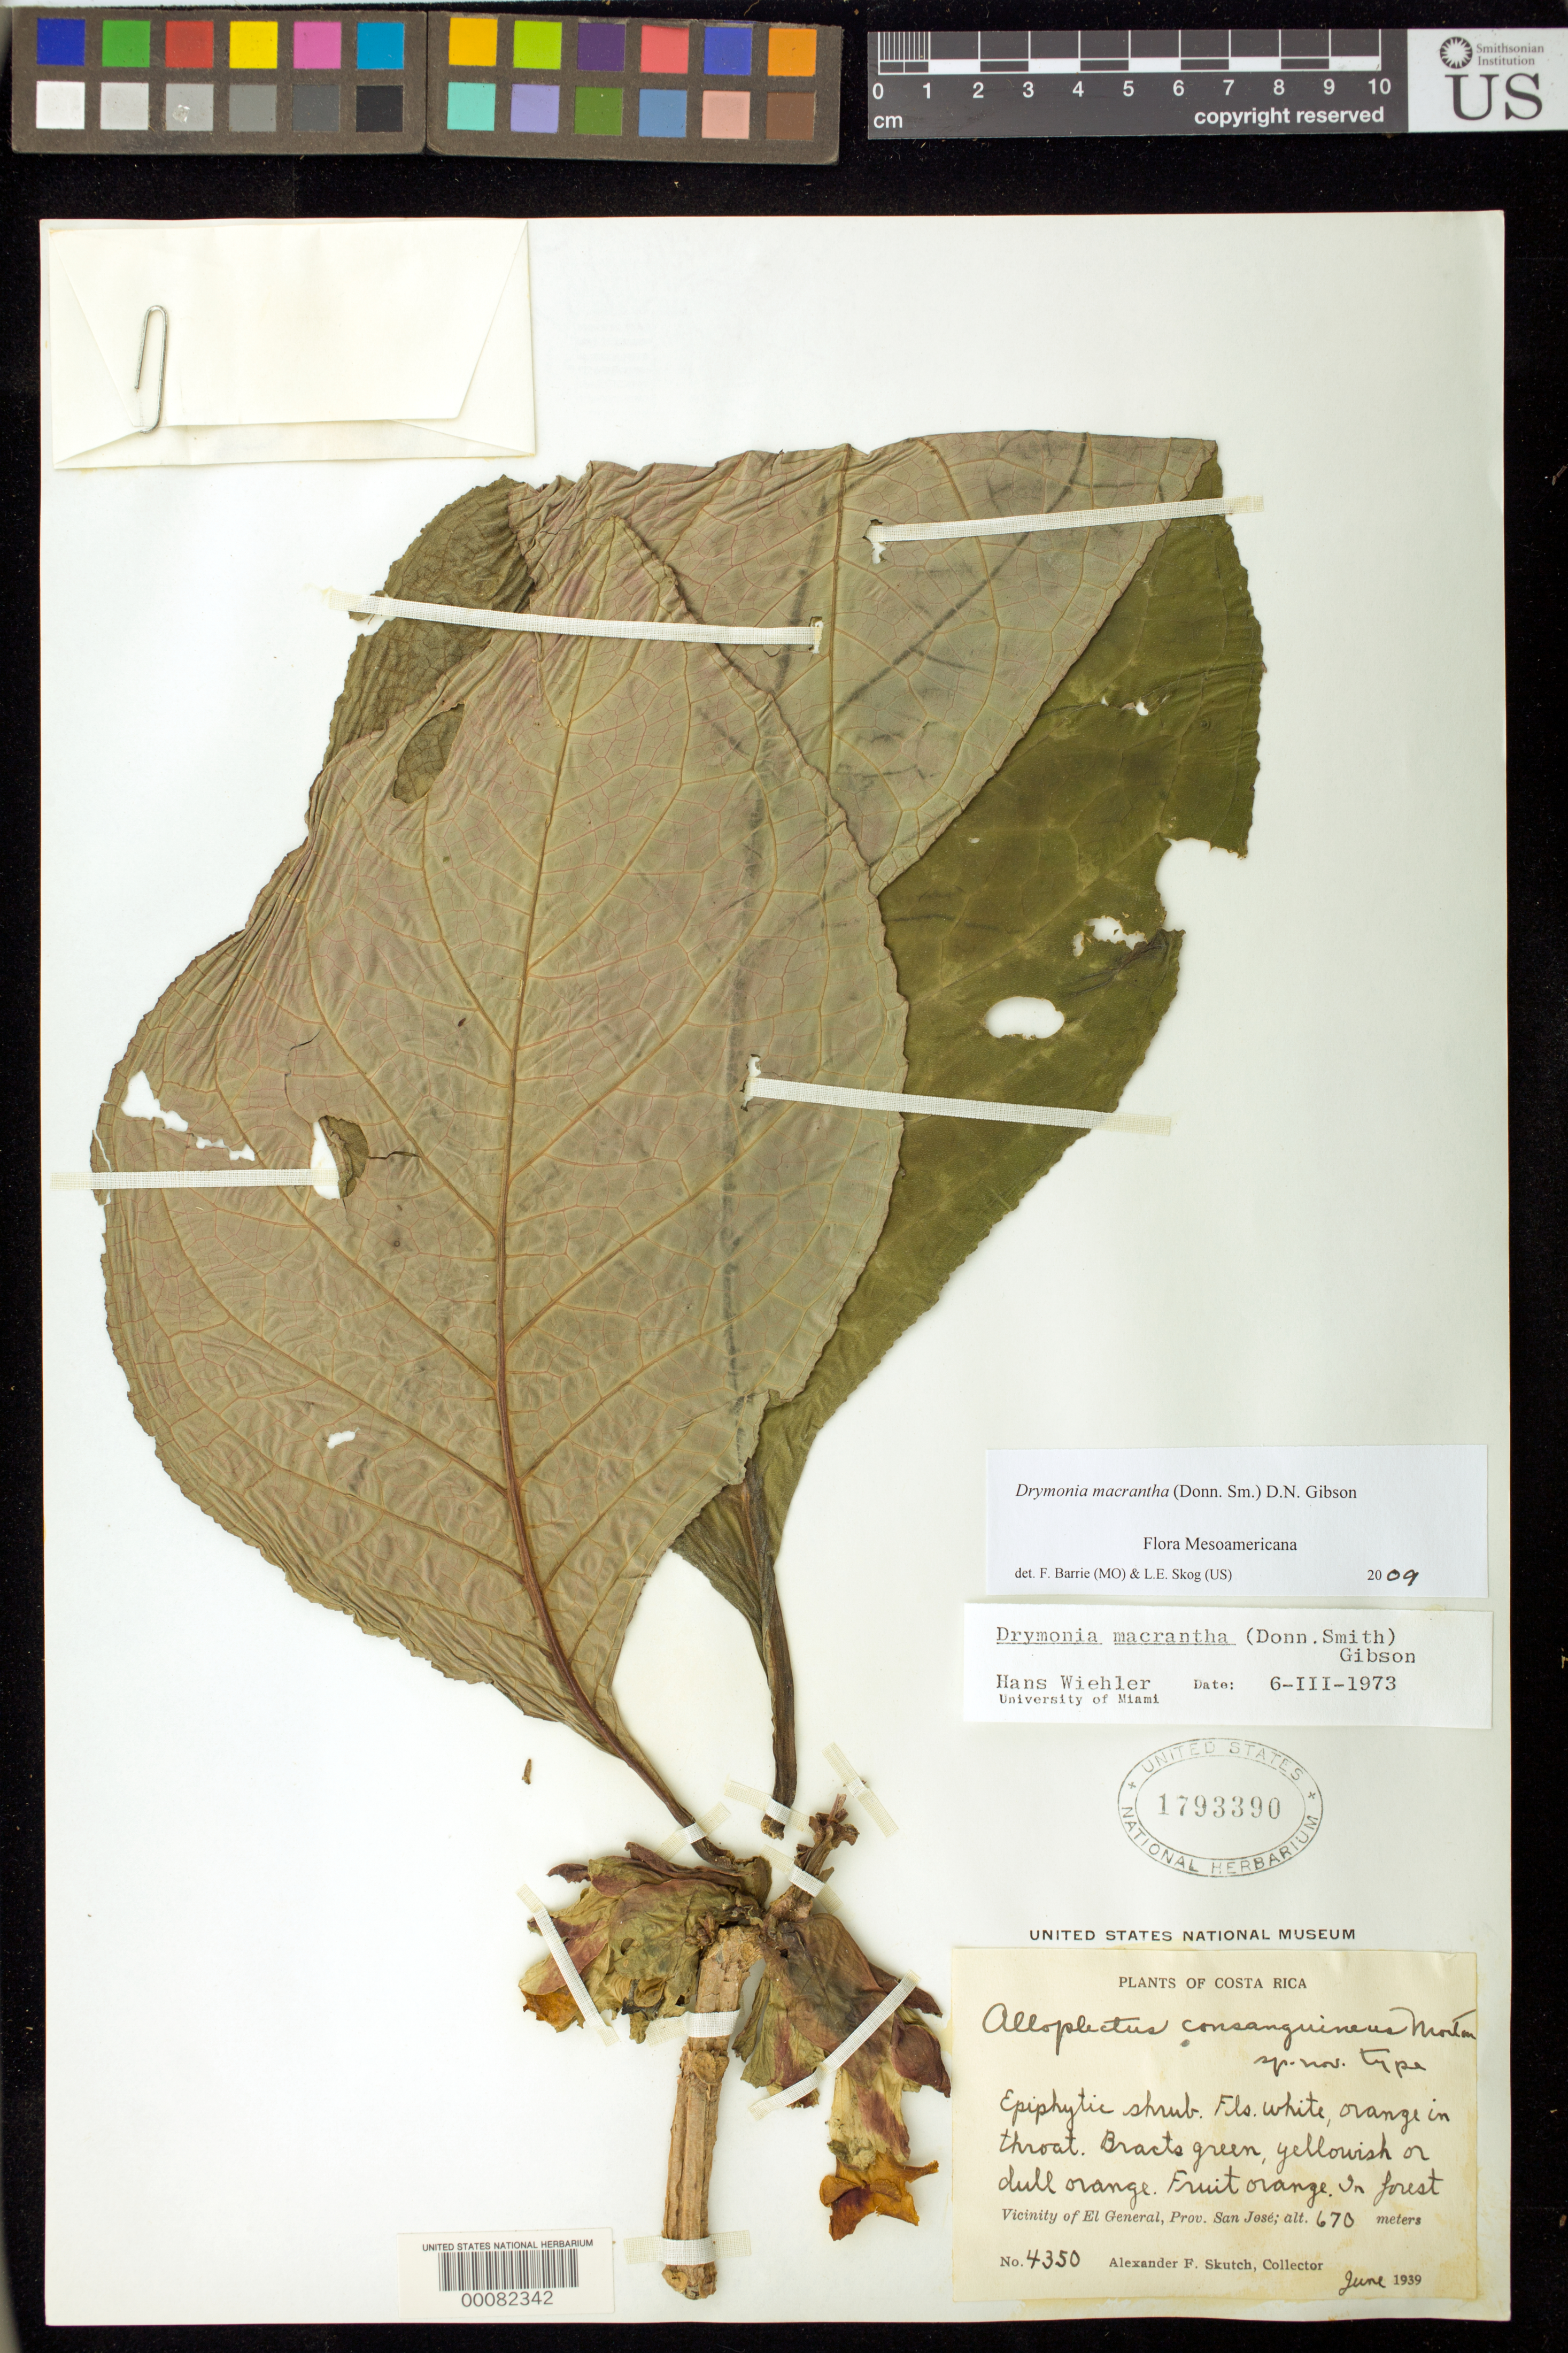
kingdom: Plantae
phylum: Tracheophyta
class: Magnoliopsida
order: Lamiales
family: Gesneriaceae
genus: Drymonia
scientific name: Drymonia macrantha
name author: (Donn. Sm.) D.N. Gibson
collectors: A. F. Skutch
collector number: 4350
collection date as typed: Jun 1939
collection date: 1939-06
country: Costa Rica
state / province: San José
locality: Vicinity of El General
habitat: In forest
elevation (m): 670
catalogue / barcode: US 1793390